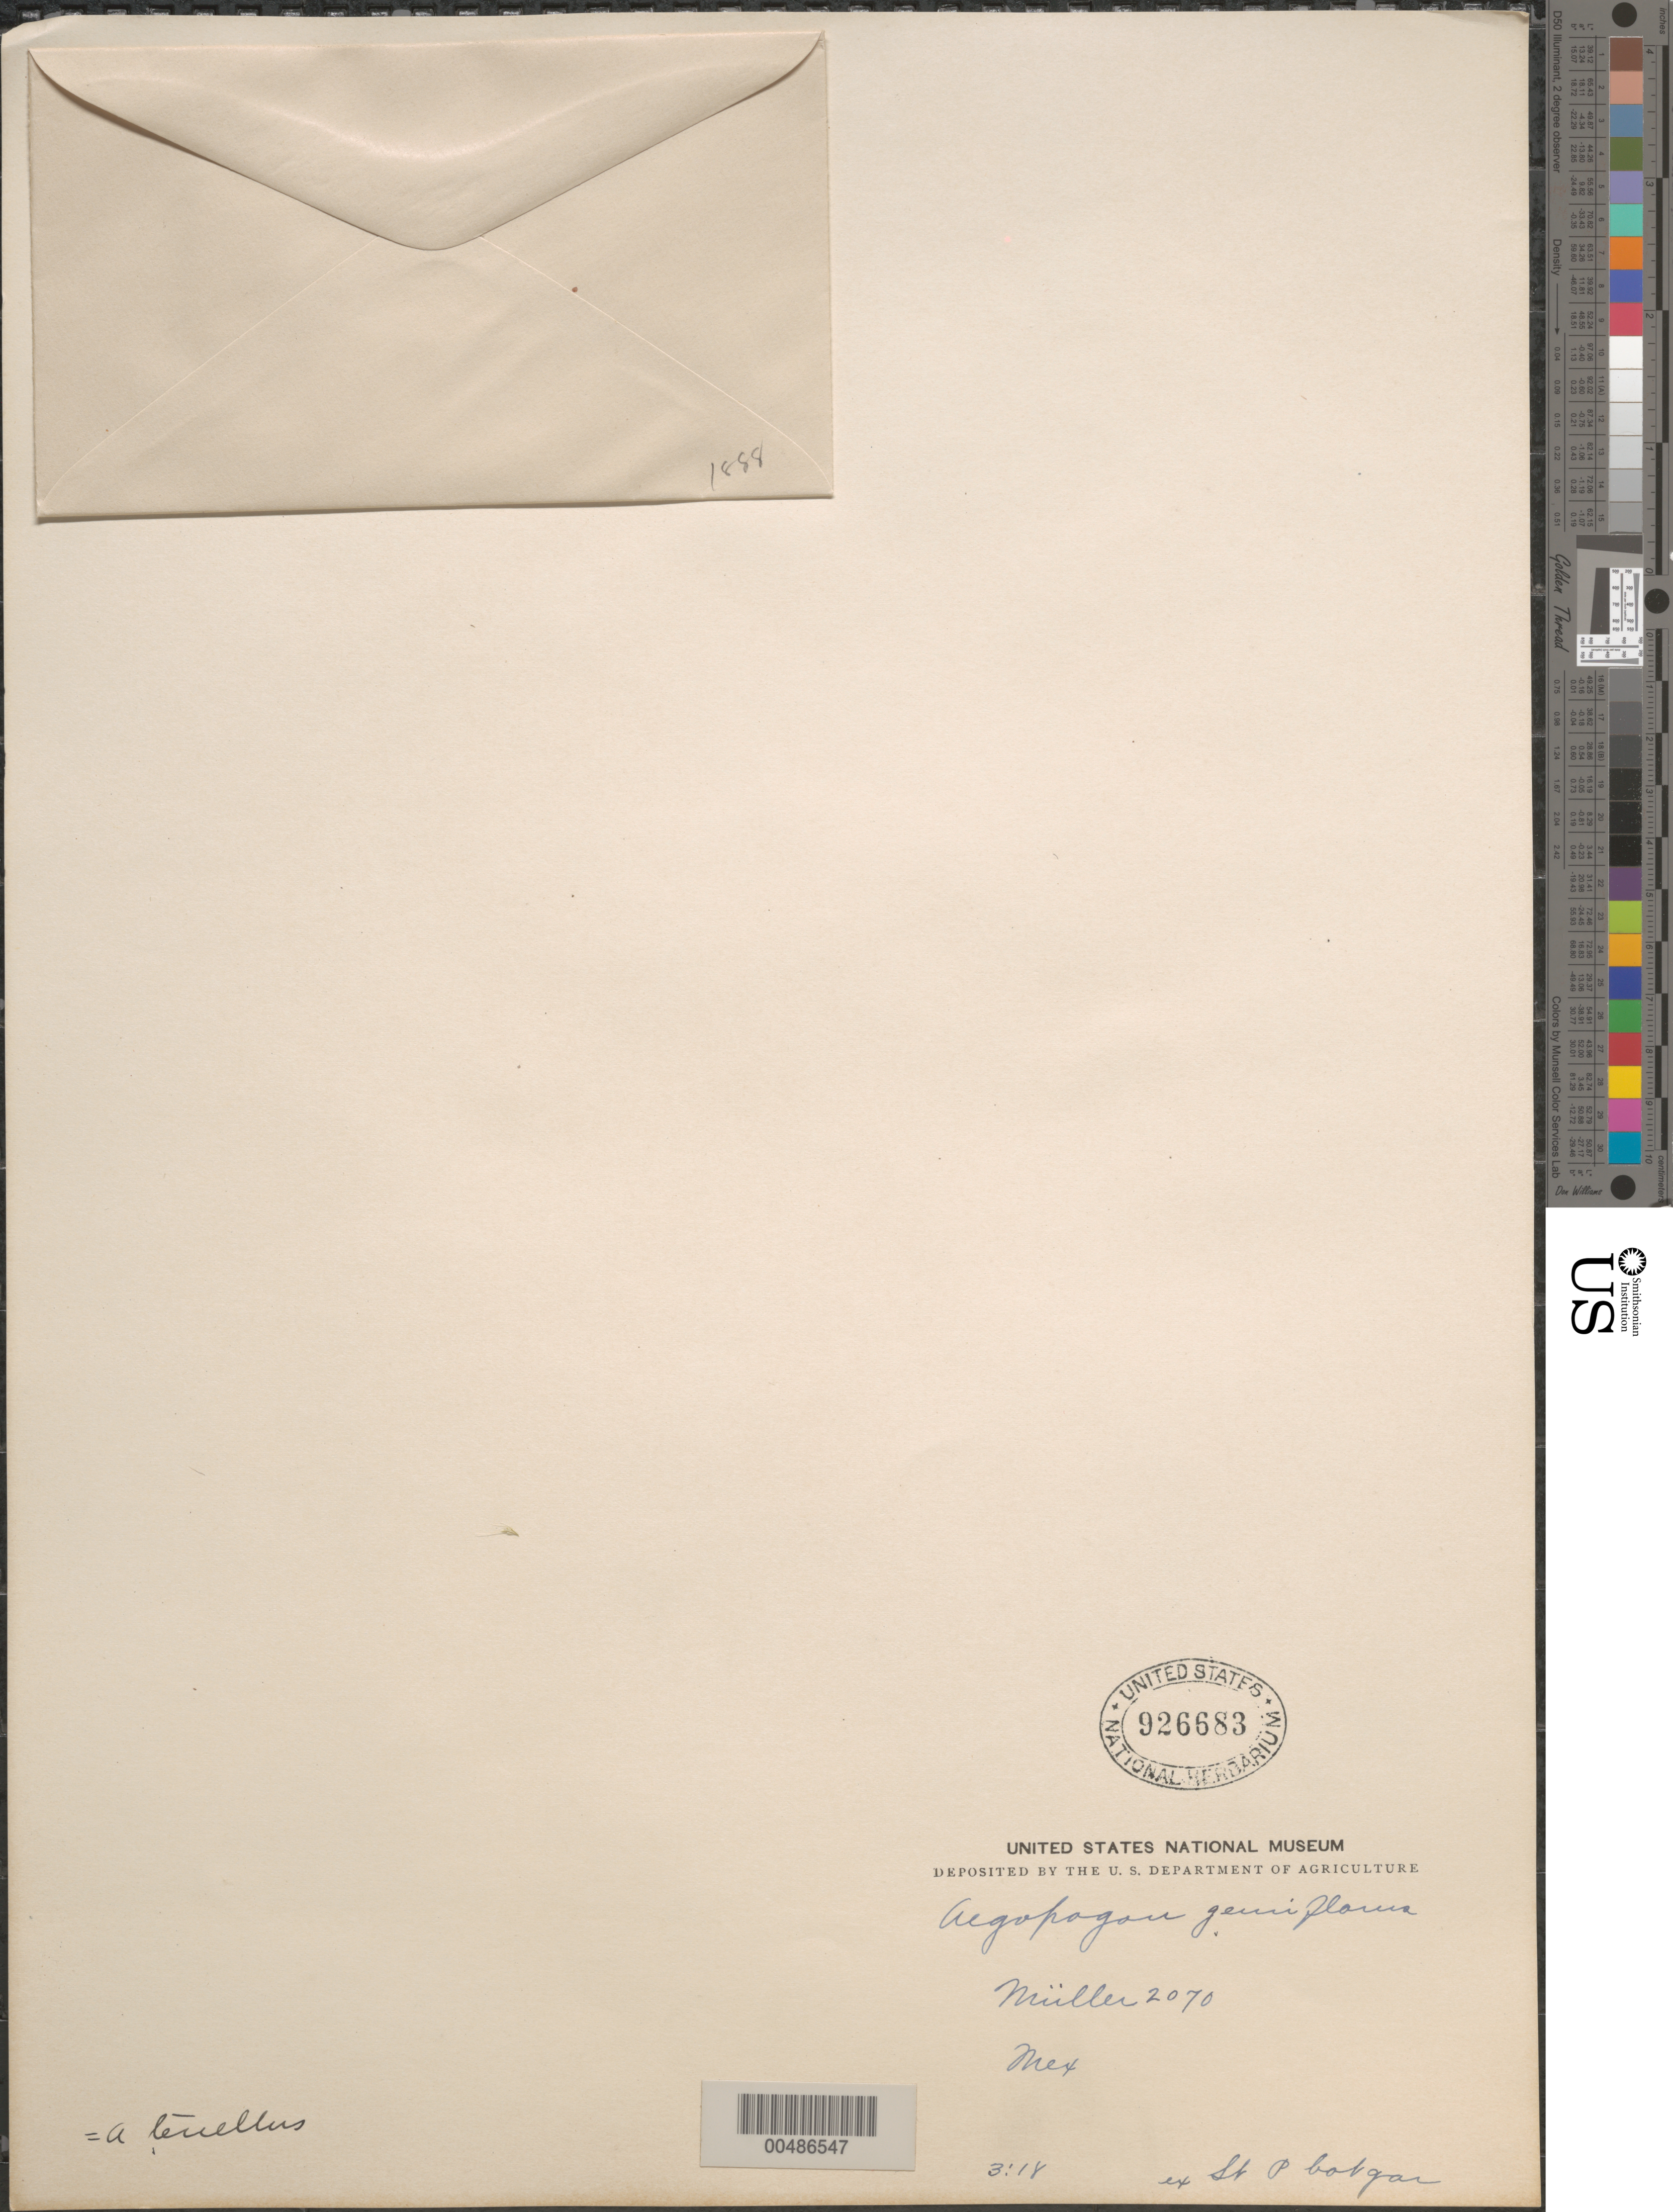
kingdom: Plantae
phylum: Tracheophyta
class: Liliopsida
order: Poales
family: Poaceae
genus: Aegopogon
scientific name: Aegopogon tenellus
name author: (DC.) Trin.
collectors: -- Müller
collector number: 2070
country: Mexico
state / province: Durango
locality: San Ramon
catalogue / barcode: US 926683